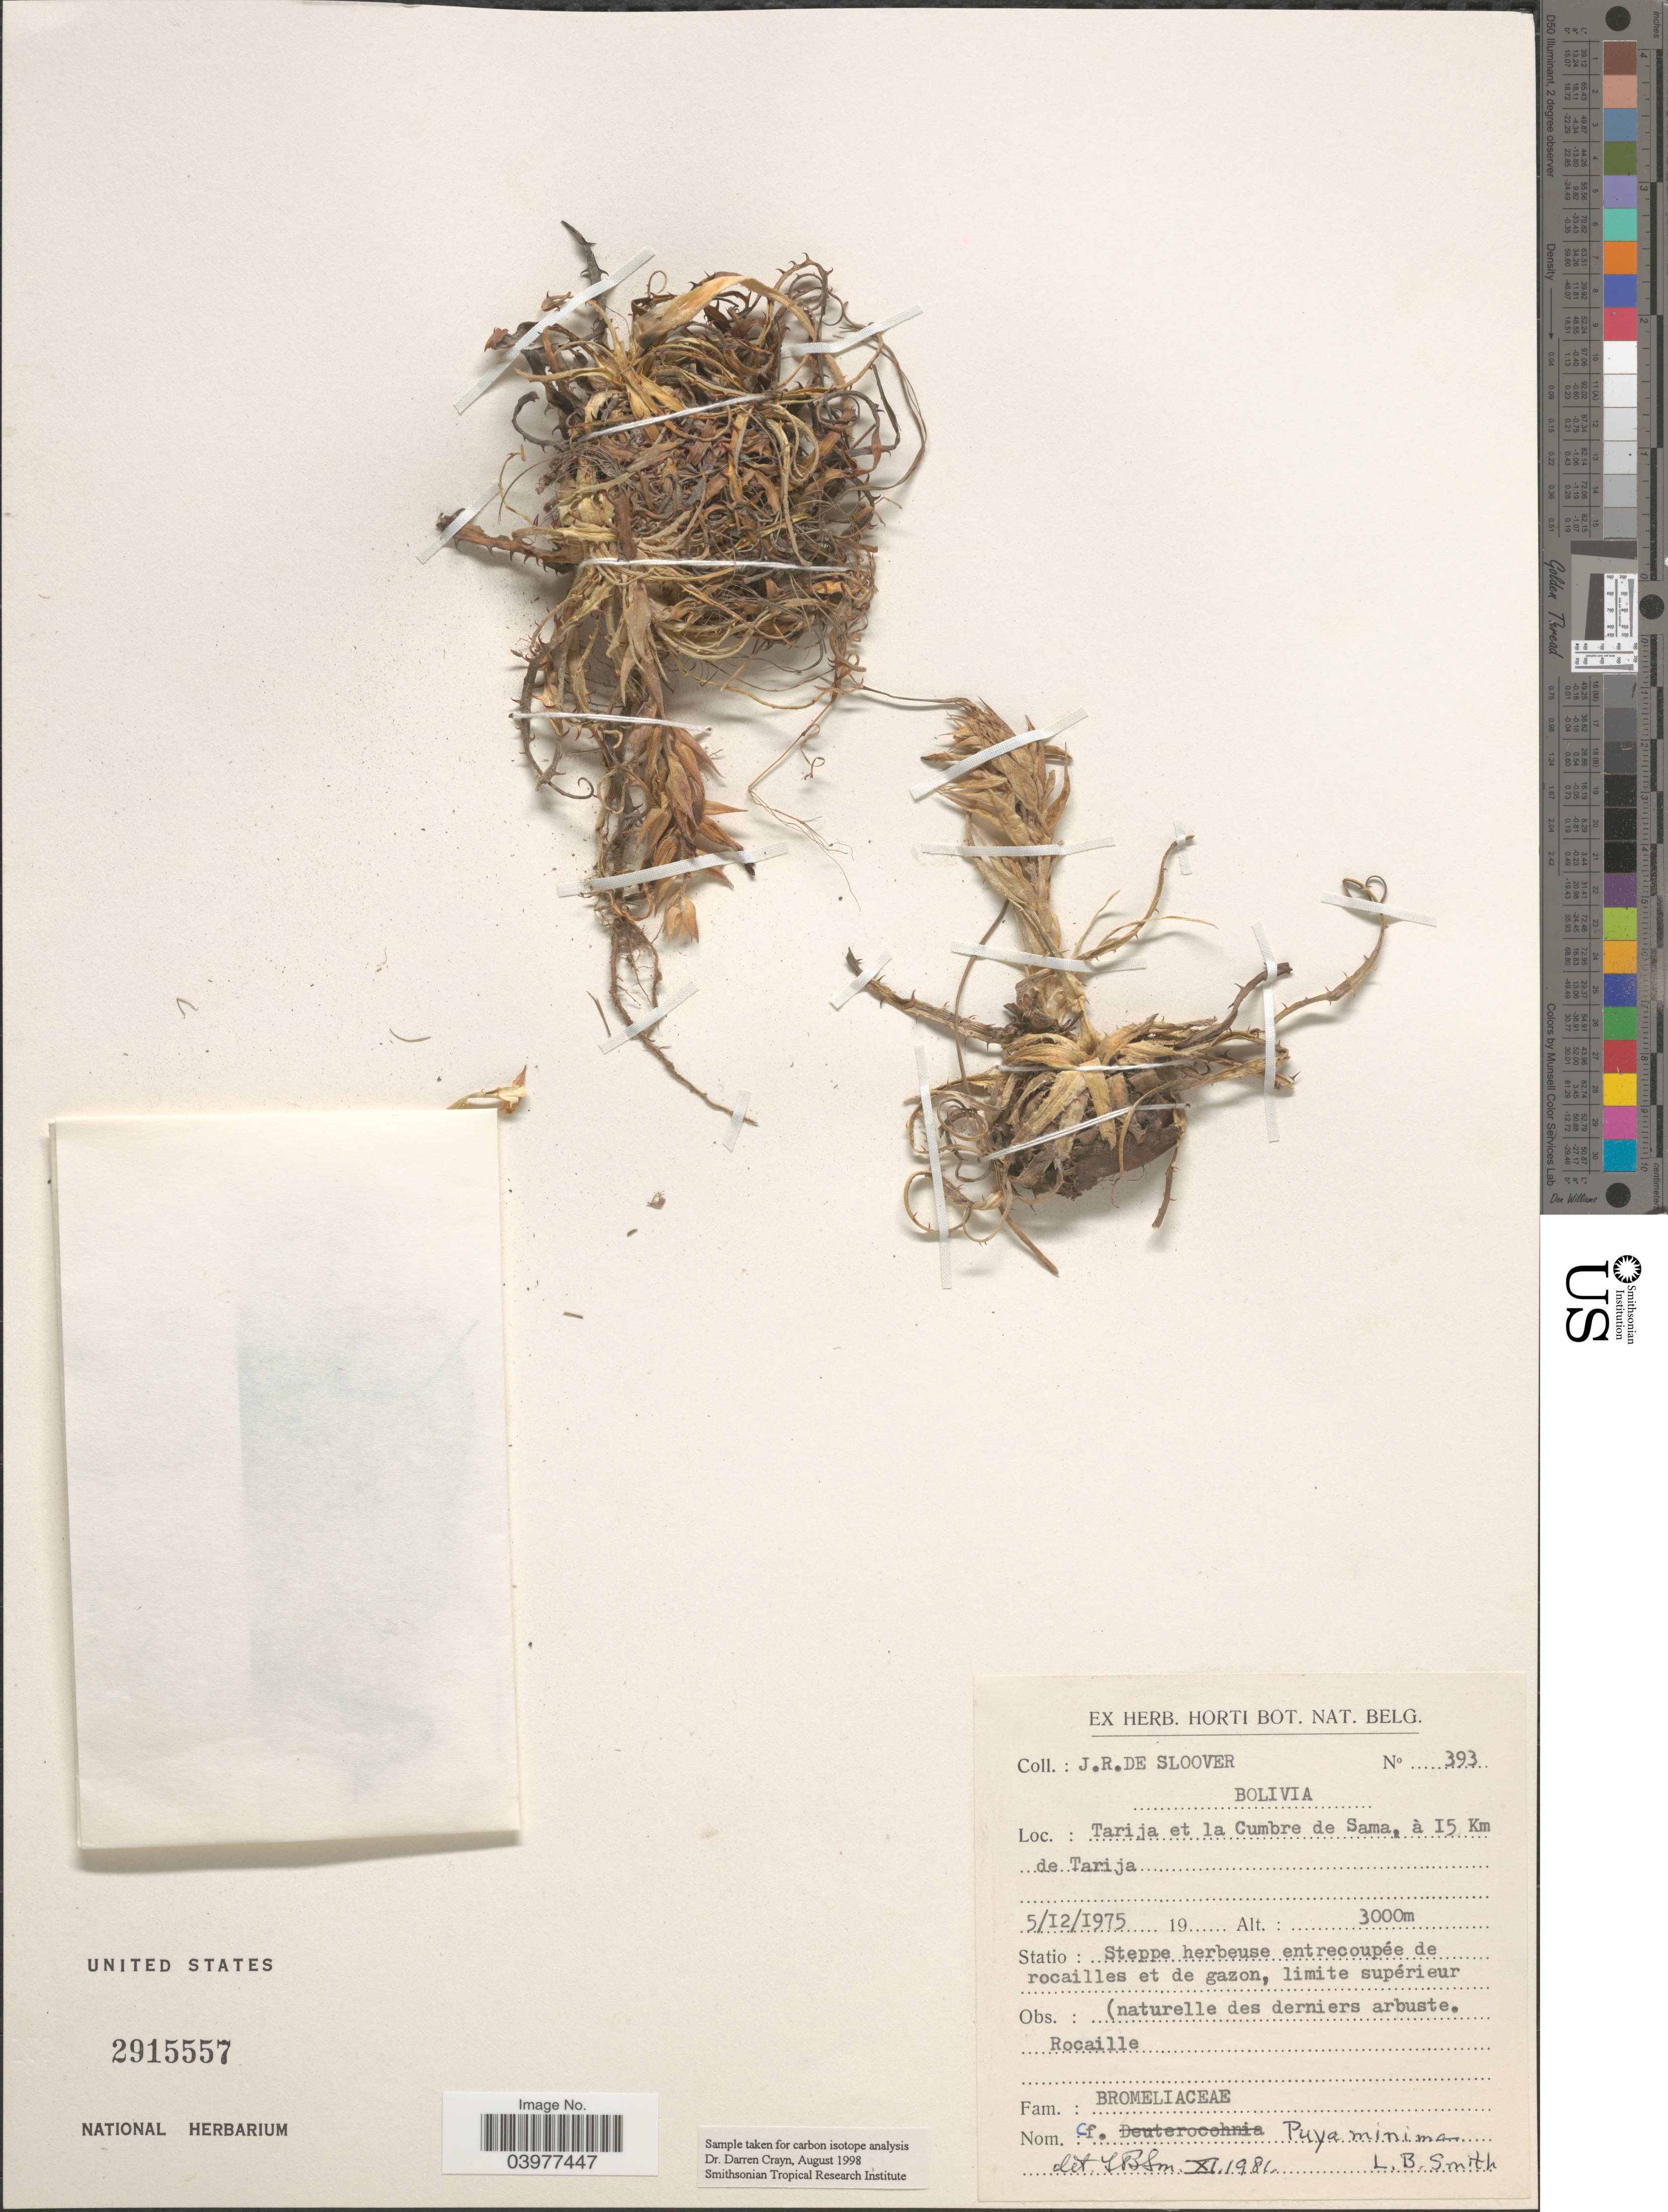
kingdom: Plantae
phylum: Tracheophyta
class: Liliopsida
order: Poales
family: Bromeliaceae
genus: Puya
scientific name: Puya minima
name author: L.B. Sm.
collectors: J. Sloover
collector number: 393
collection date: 1975-12-05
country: Bolivia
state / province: Tarija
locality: Tarija et la Cumbre de Sama, à 15 Km de Tarija.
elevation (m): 3000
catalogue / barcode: US 2915557